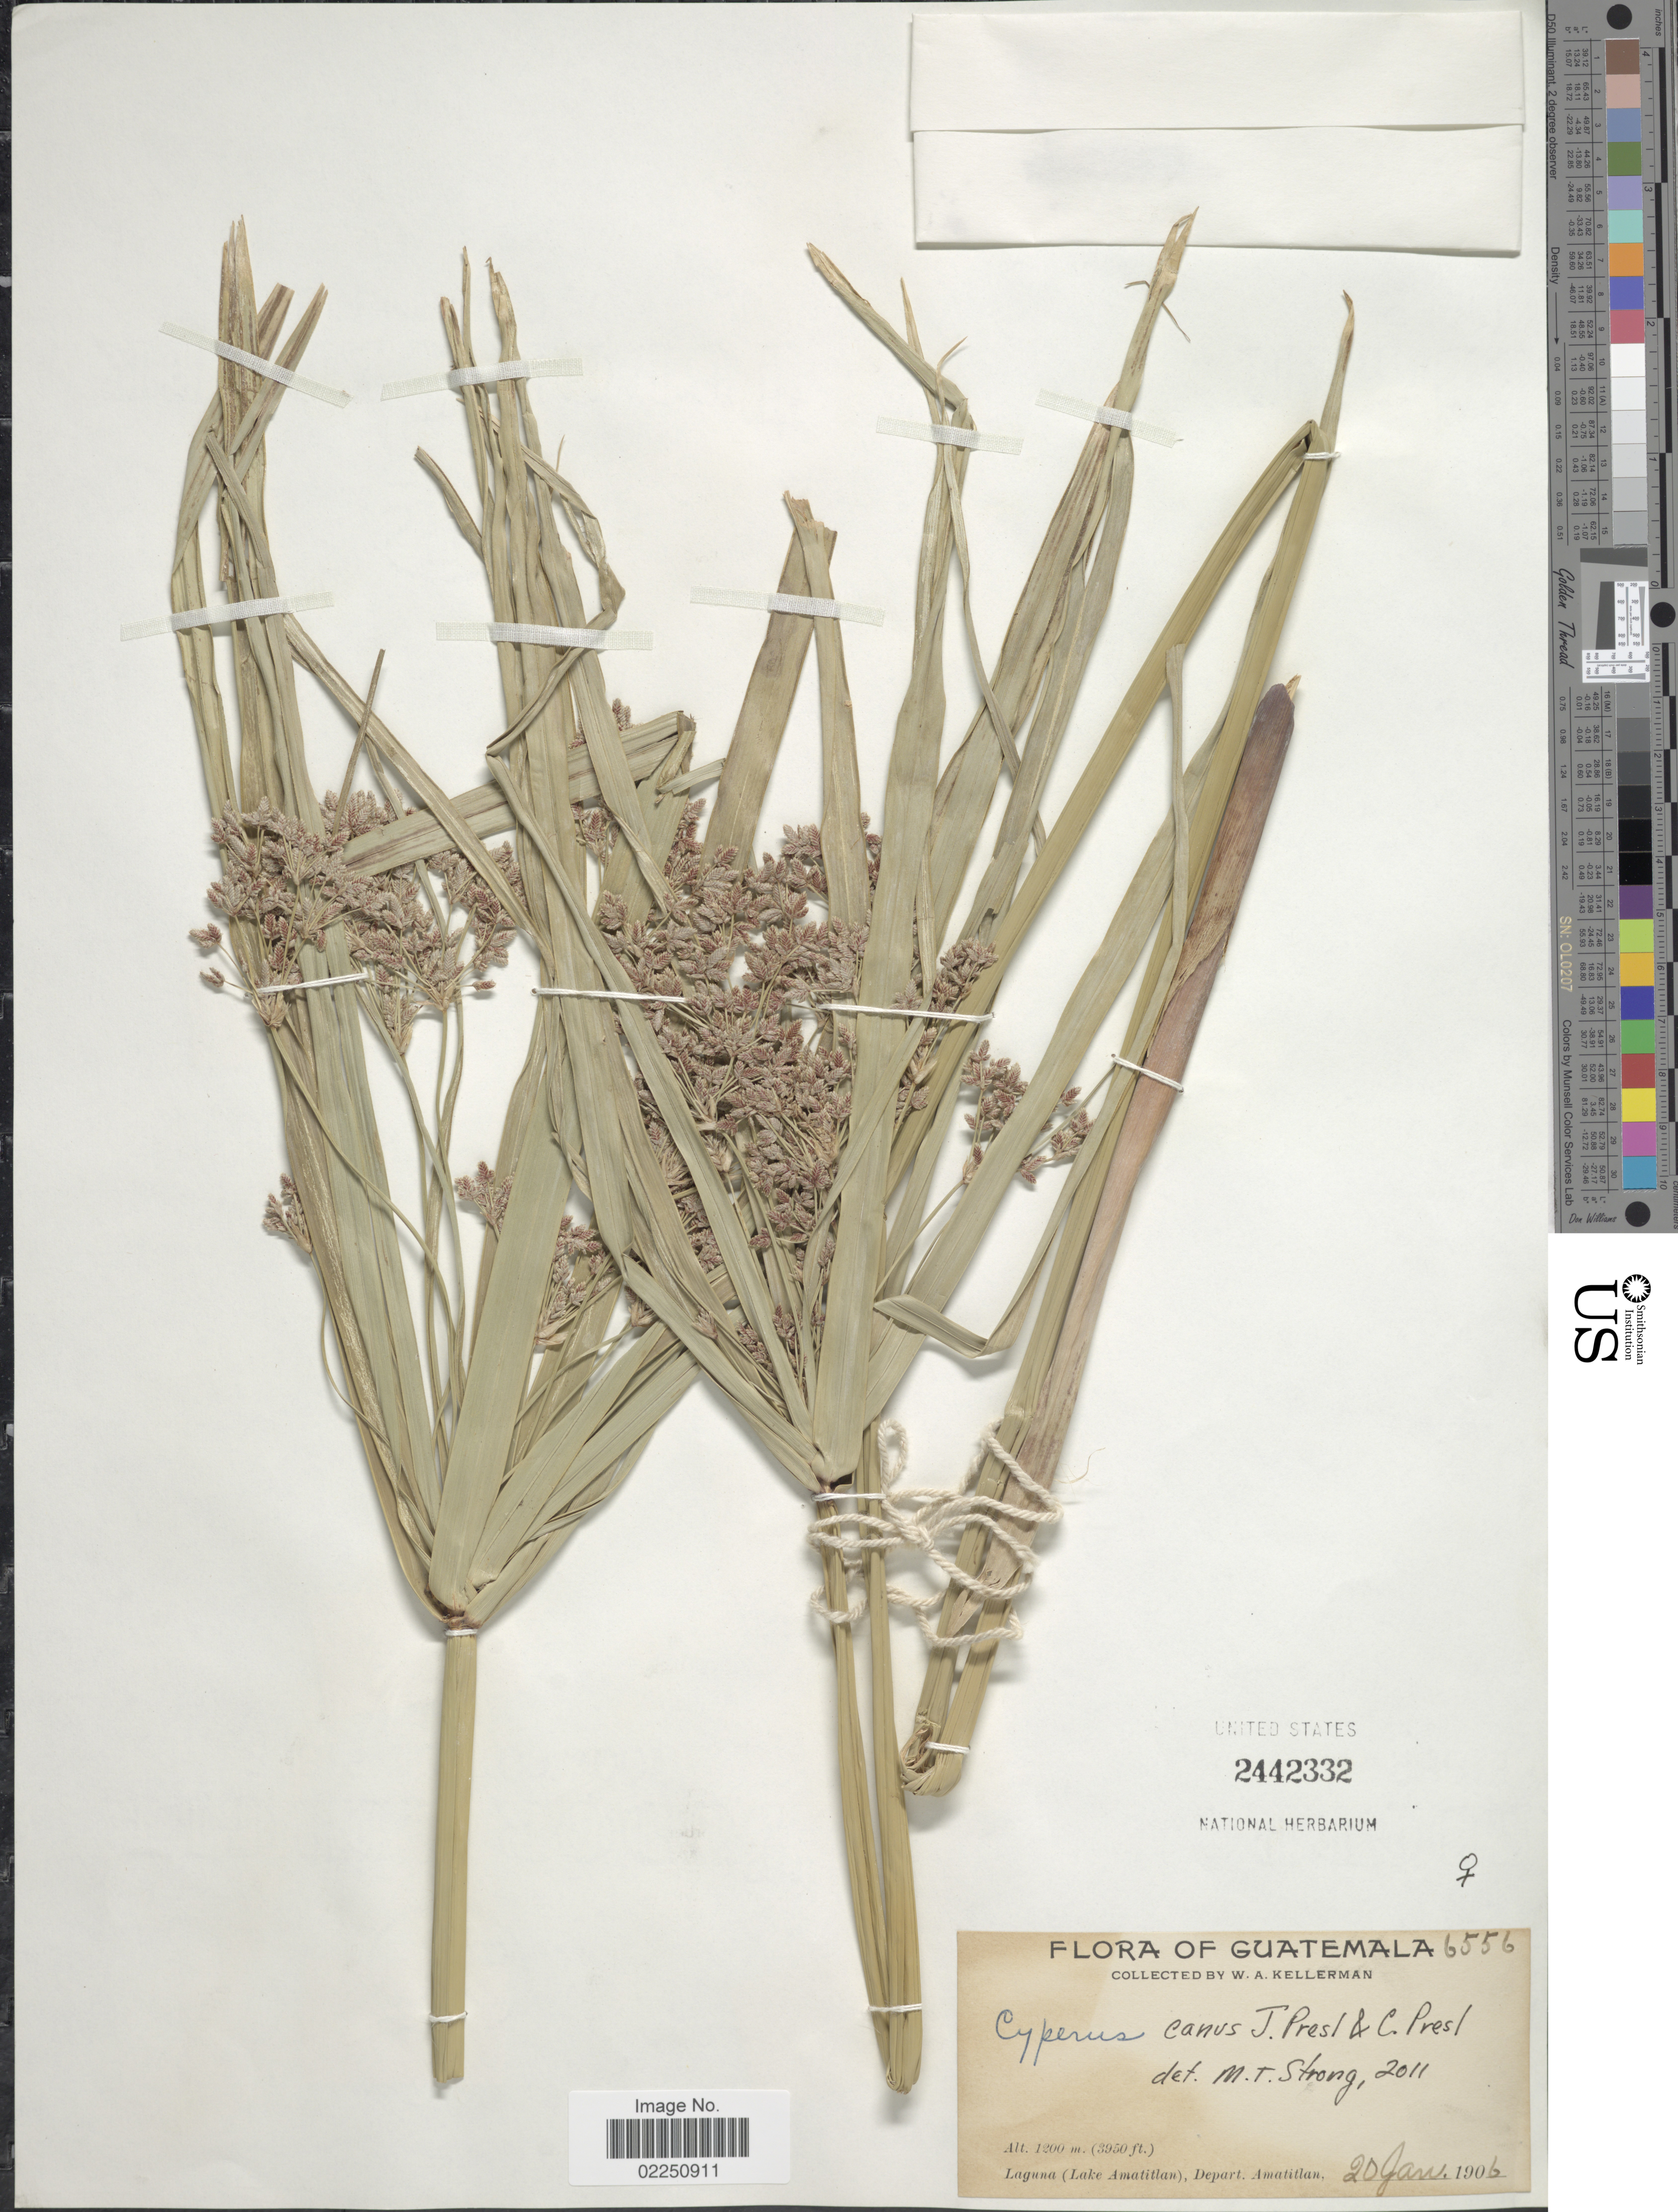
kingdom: Plantae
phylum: Tracheophyta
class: Liliopsida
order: Poales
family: Cyperaceae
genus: Cyperus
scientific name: Cyperus canus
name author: J. Presl & C. Presl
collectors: W. Kellerman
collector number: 6556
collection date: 1906-01-20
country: Guatemala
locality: Laguna (Lake Amatitlan), Depart. Amatitlan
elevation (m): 1200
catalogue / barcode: US 2442332